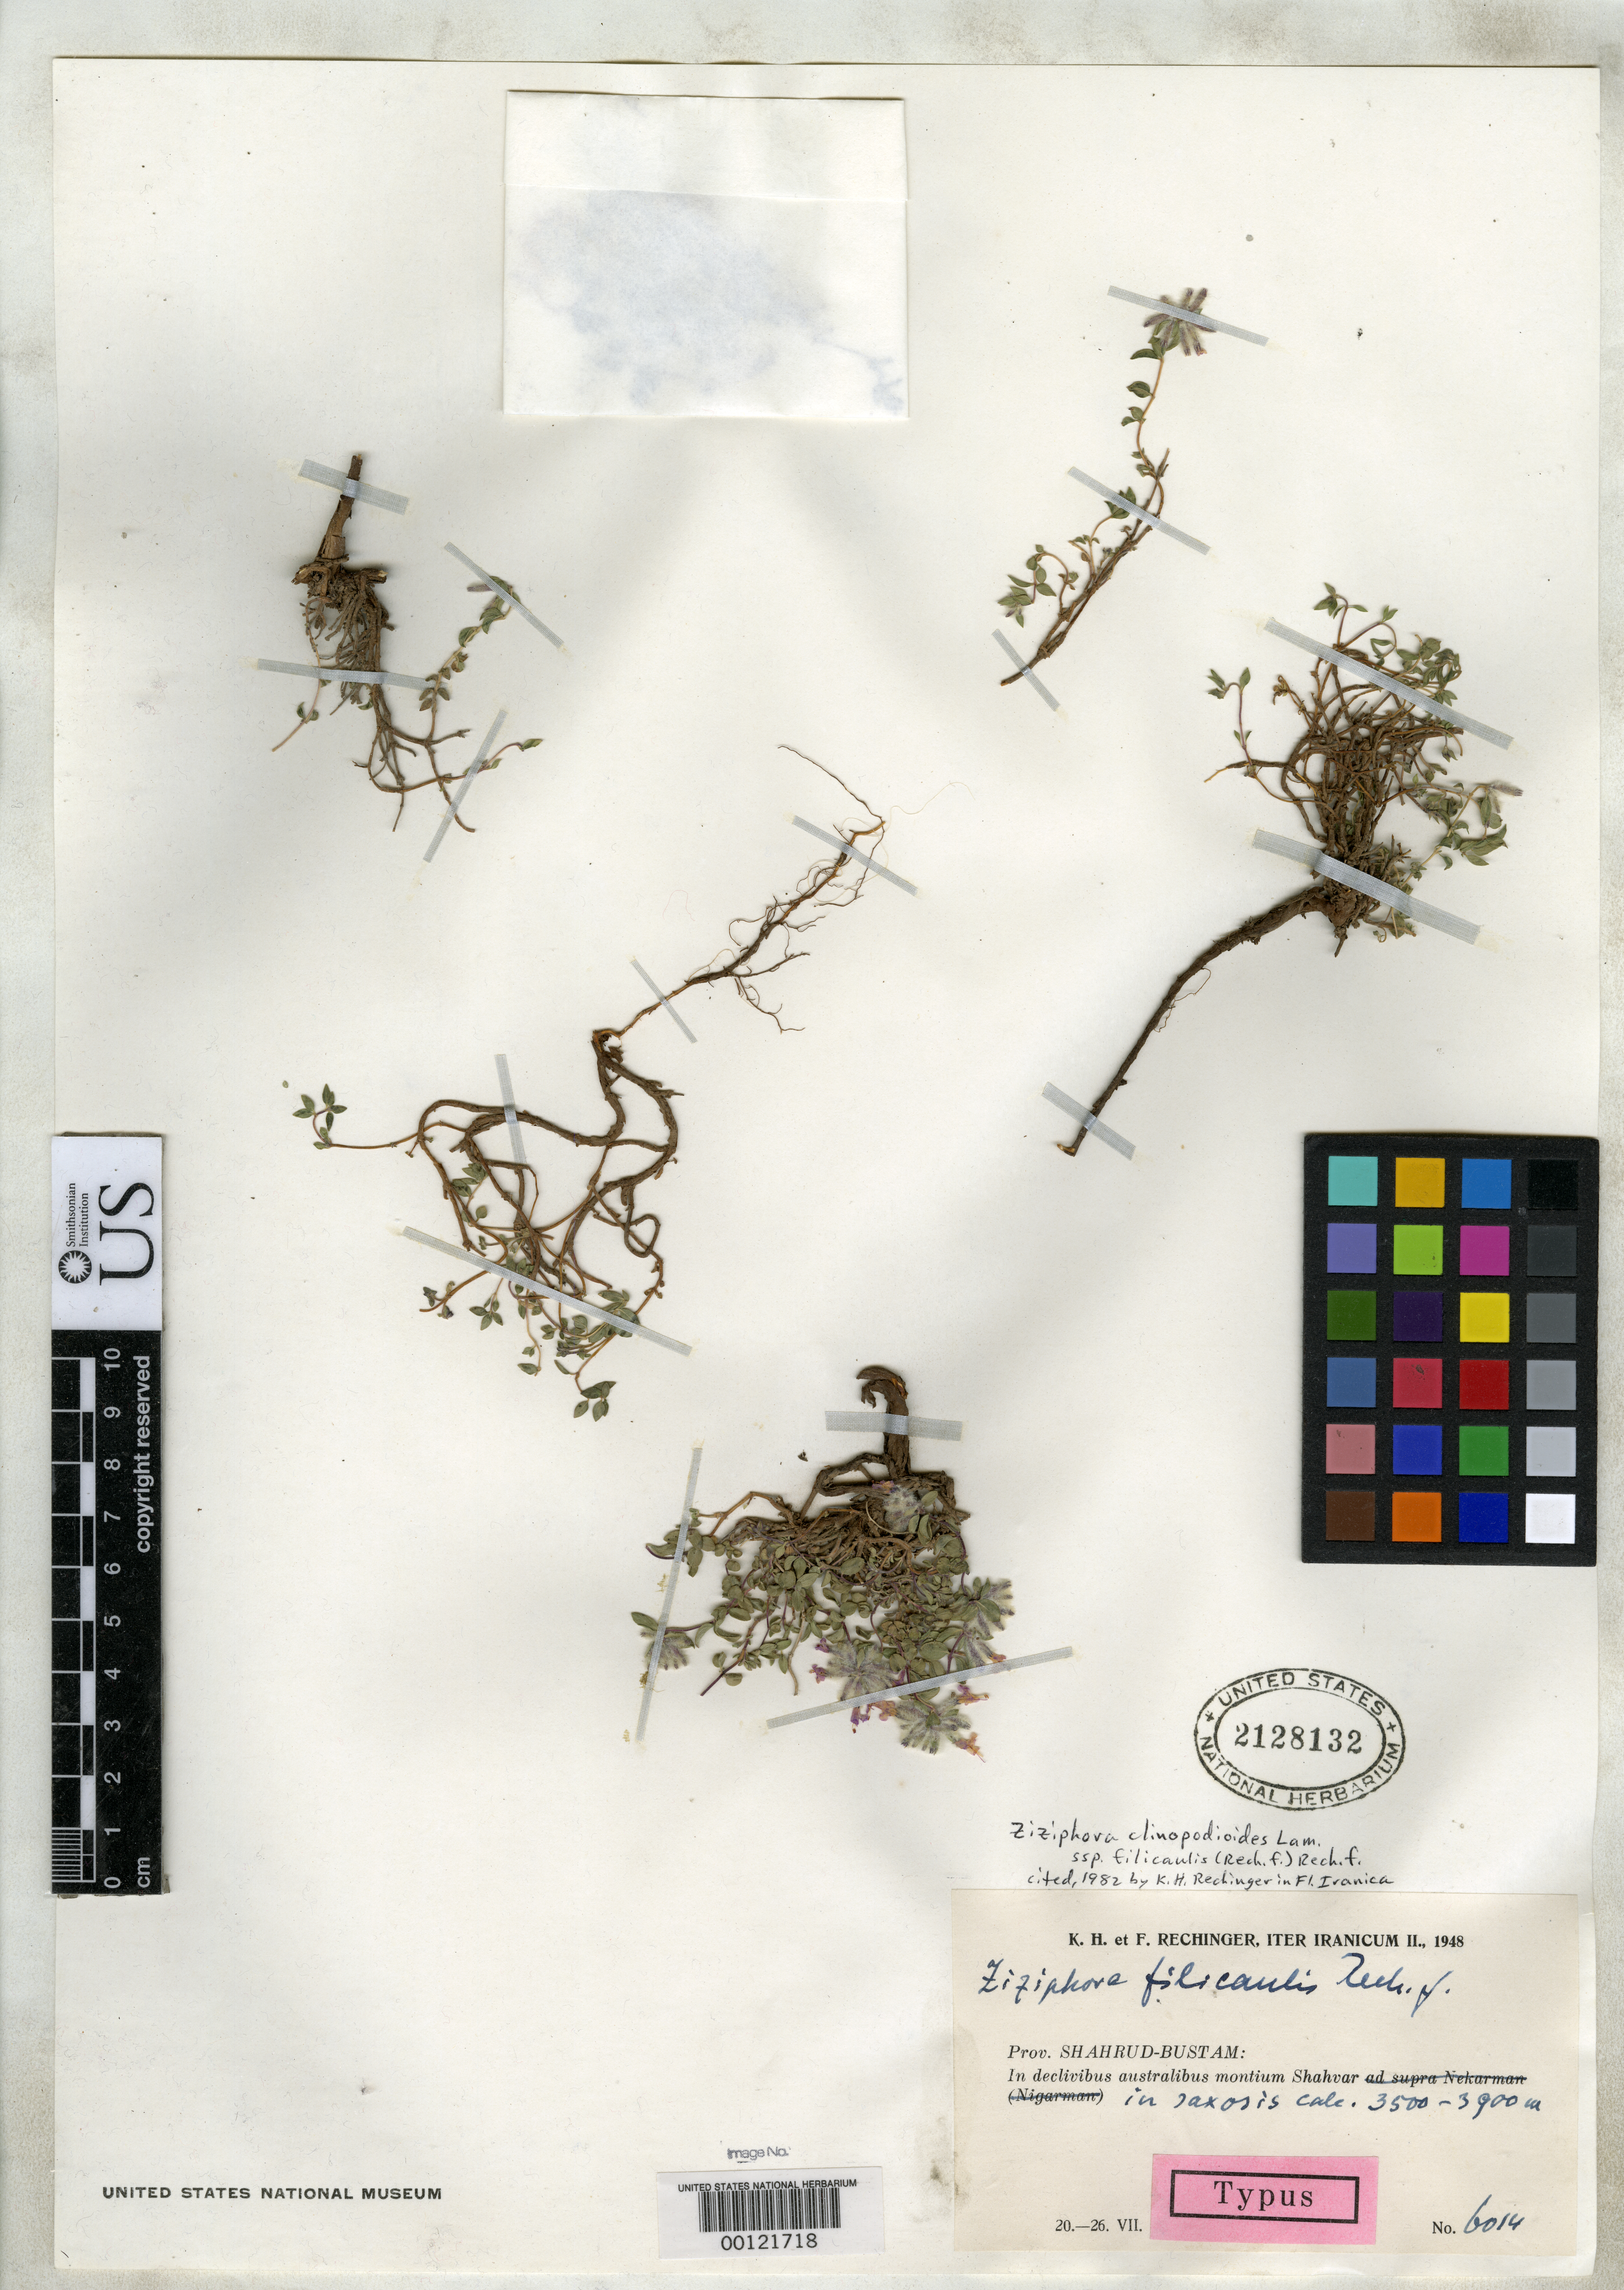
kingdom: Plantae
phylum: Tracheophyta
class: Magnoliopsida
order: Lamiales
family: Lamiaceae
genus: Ziziphora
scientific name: Ziziphora filicaulis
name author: Rech. f.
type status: Isotype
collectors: K. H. Rechinger & F. Rechinger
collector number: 6014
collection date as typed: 20 Jul 1948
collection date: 1948-07-20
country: Iran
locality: Shahrud-Bustam.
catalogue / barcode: US 2128132